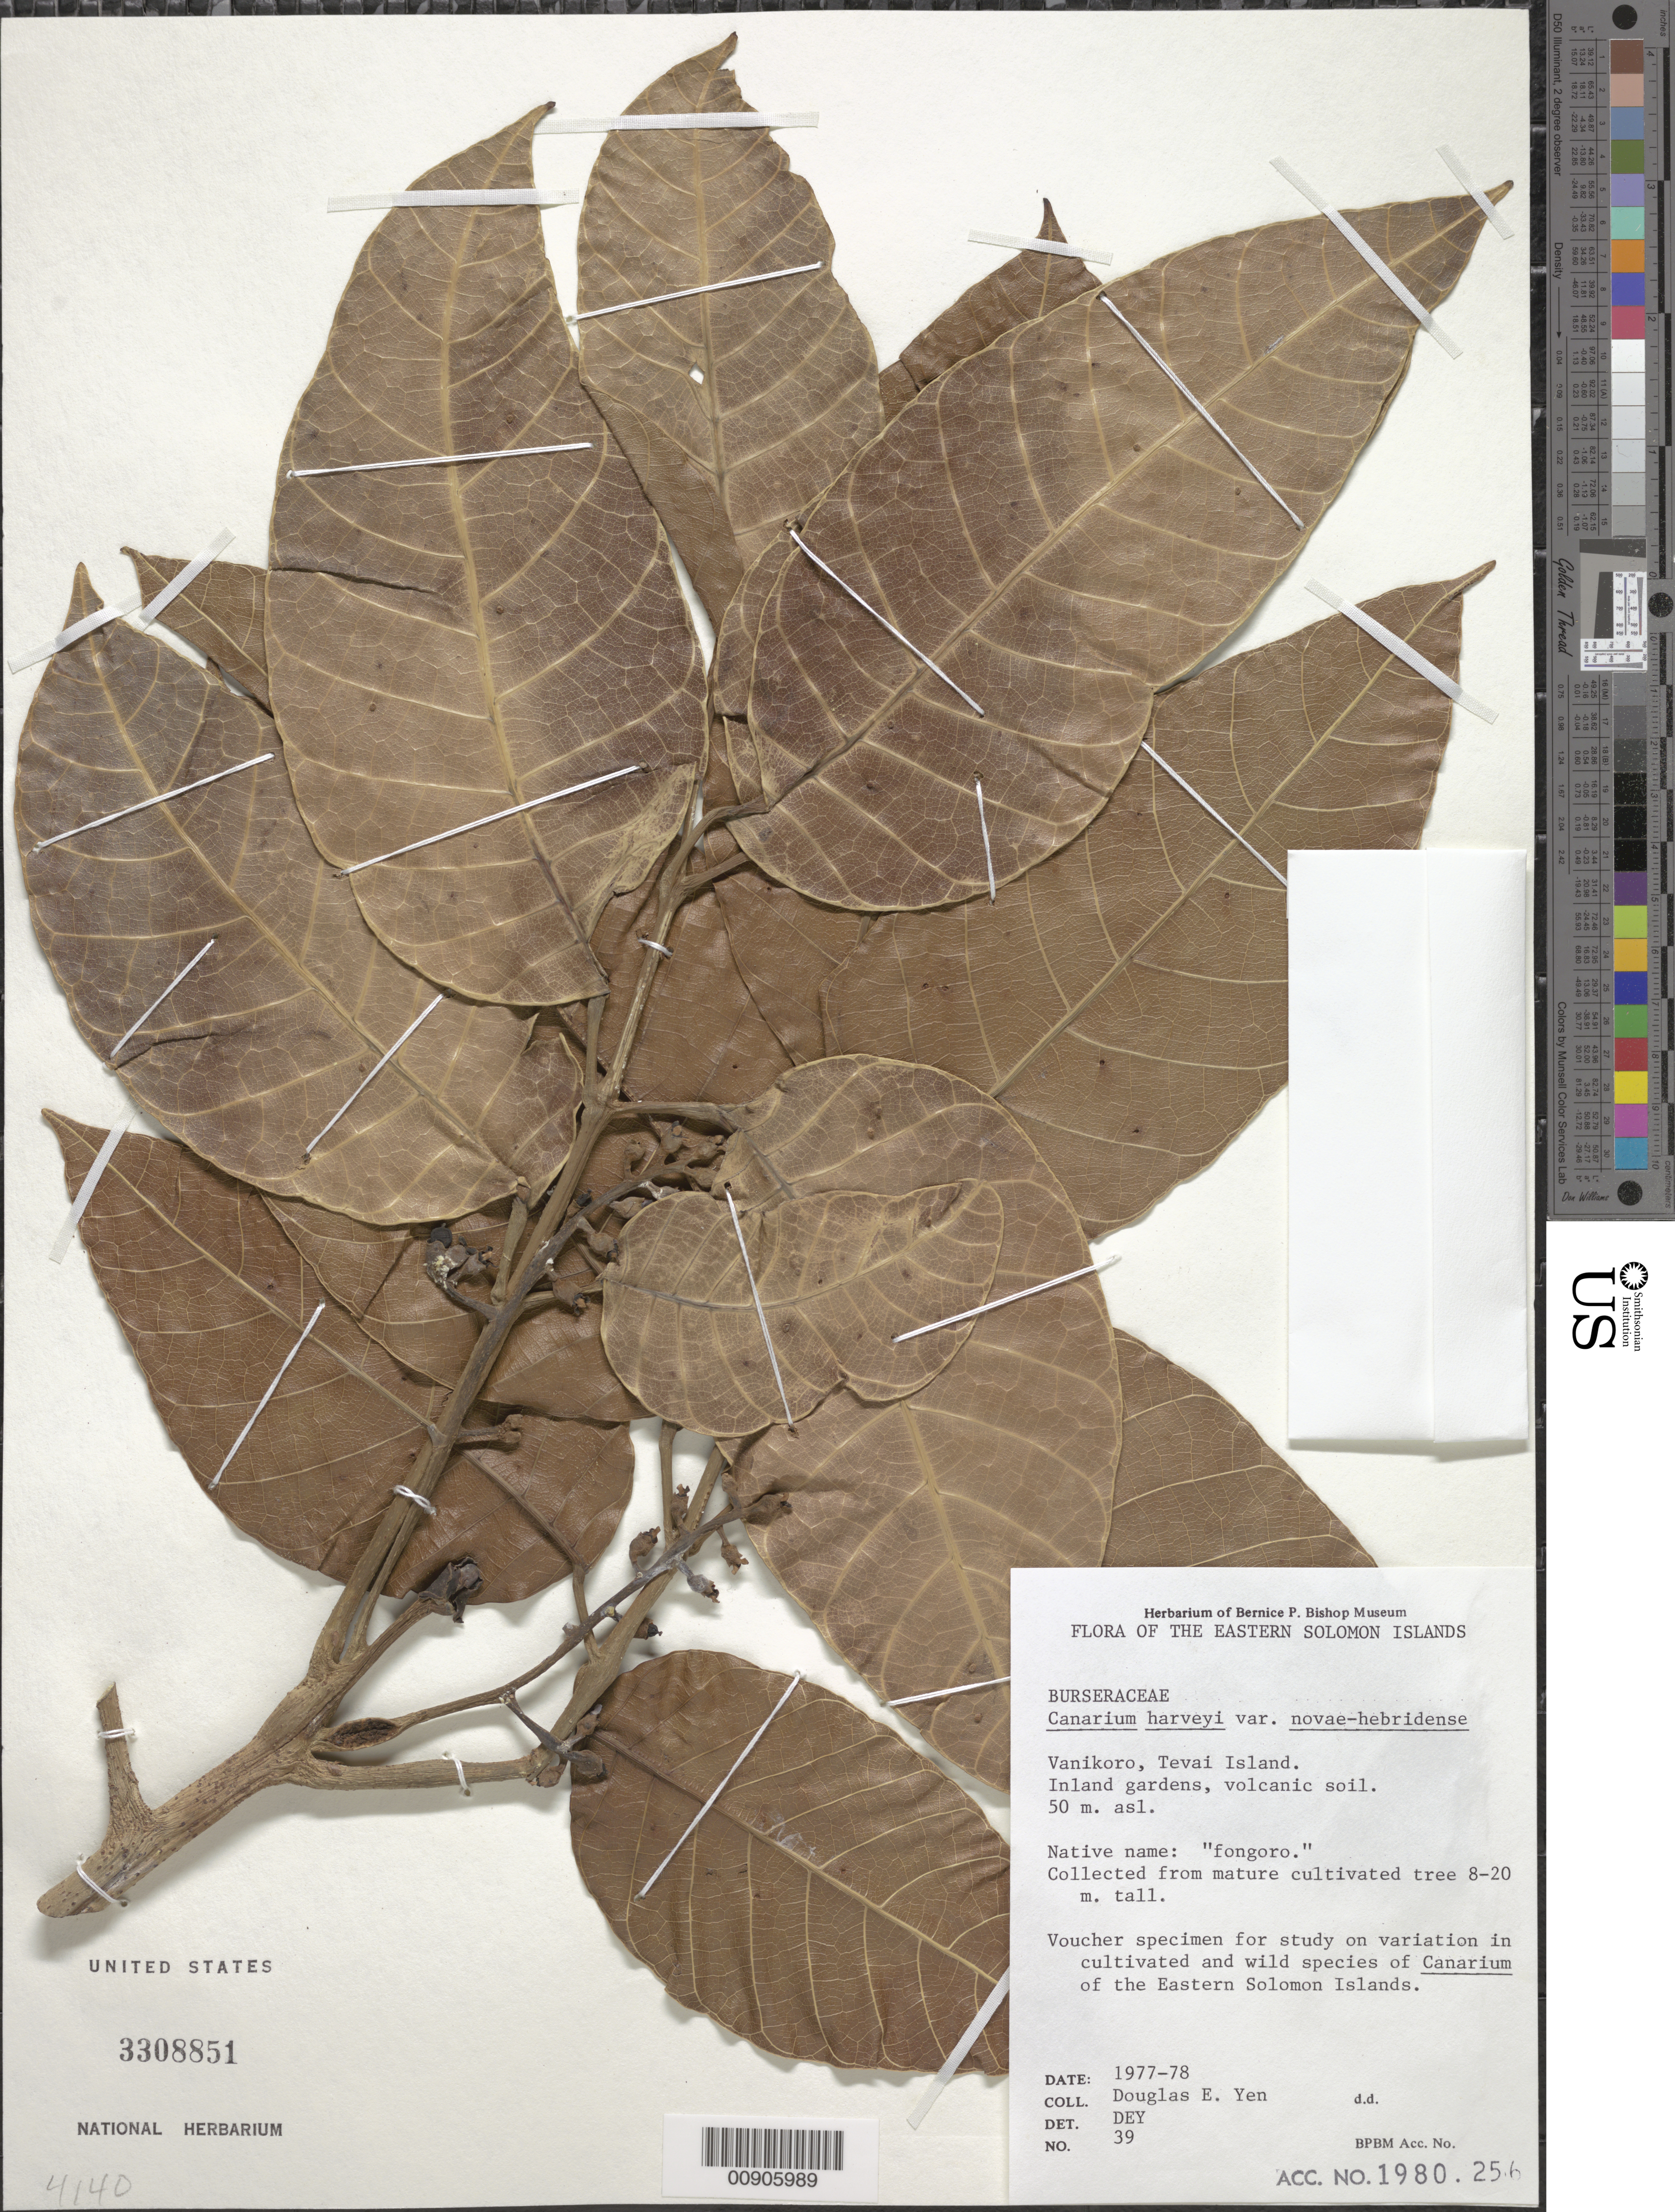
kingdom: Plantae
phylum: Tracheophyta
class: Magnoliopsida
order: Sapindales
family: Burseraceae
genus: Canarium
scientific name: Canarium harveyi var. novae-hebridense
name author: Leenh.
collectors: D. Yen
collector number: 39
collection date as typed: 1977 to 1978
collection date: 1977/1978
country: Solomon Islands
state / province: Temotu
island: Vanikolo [Vanikoro]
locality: Eastern Solomon Islands. Vanikoro, Tevai Island.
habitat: Inland gardens, volcanic soil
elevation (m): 50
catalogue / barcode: US 3308851